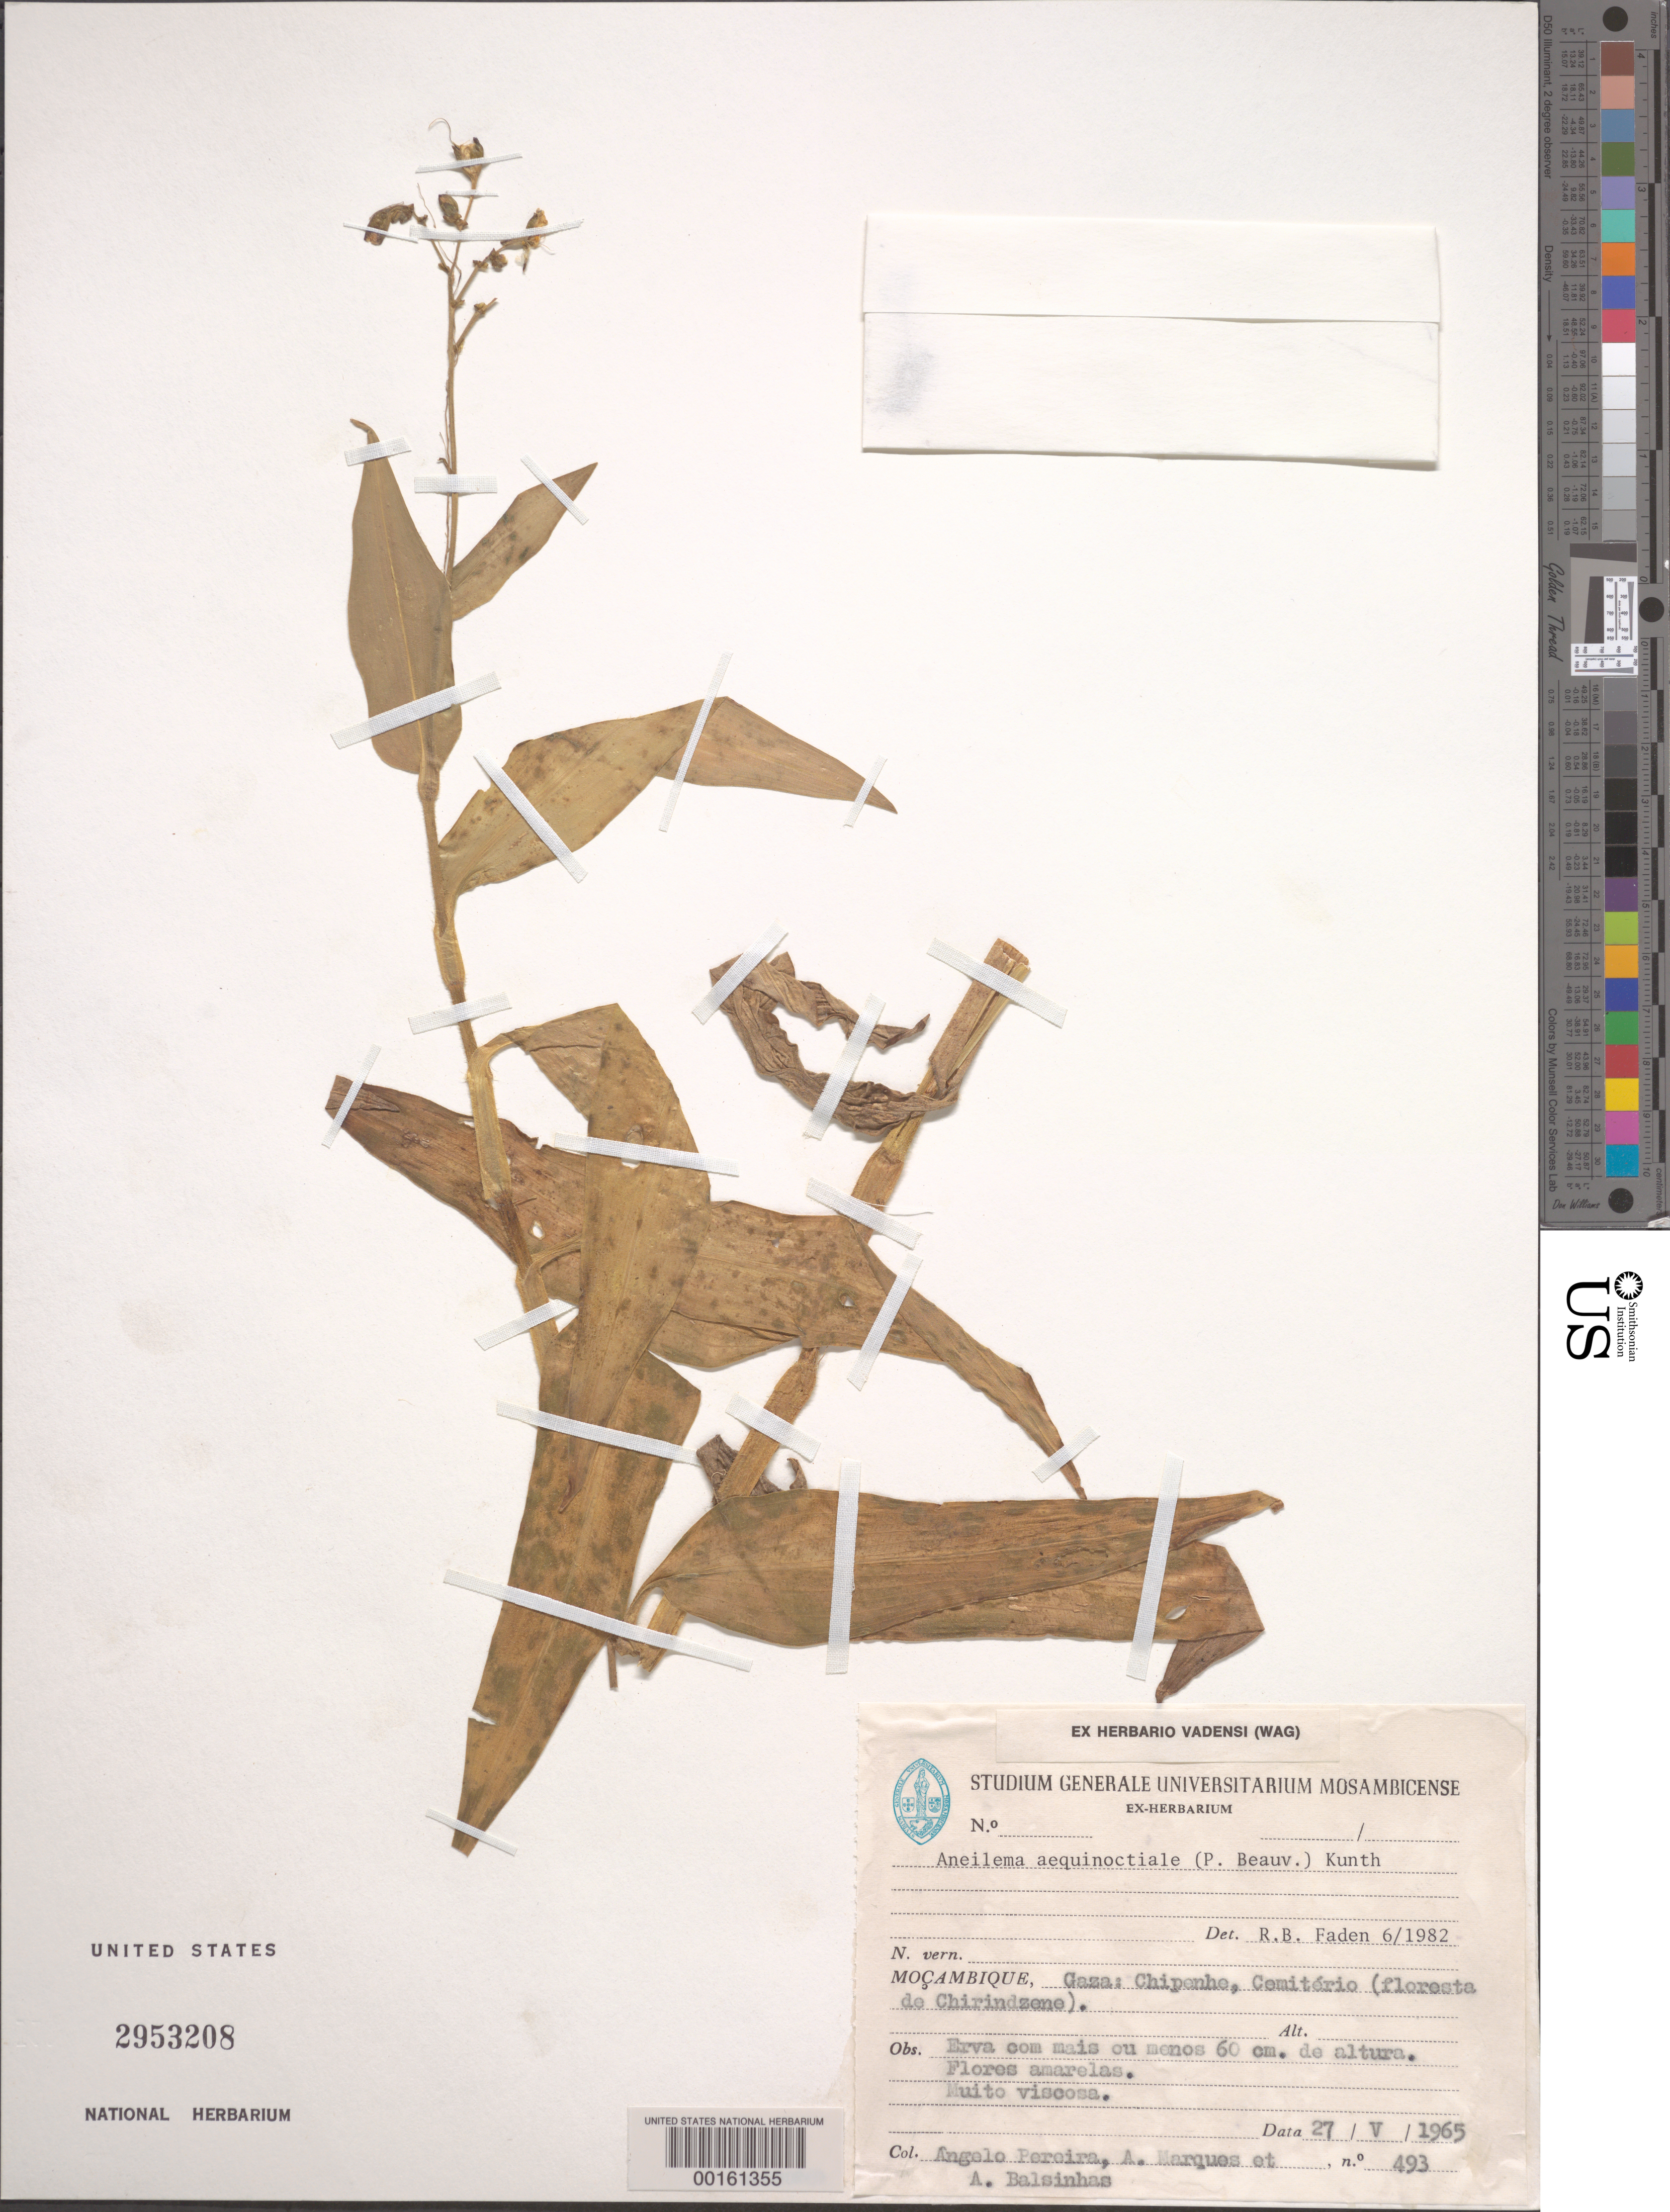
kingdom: Plantae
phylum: Tracheophyta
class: Liliopsida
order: Commelinales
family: Commelinaceae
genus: Aneilema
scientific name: Aneilema aequinoctiale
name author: (P. Beauv.) Loudon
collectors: A. Pereira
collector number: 493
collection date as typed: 27 May 1965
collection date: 1965-05-27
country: Mozambique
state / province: Gaza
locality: Chipenhe; gaza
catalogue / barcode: US 2953208